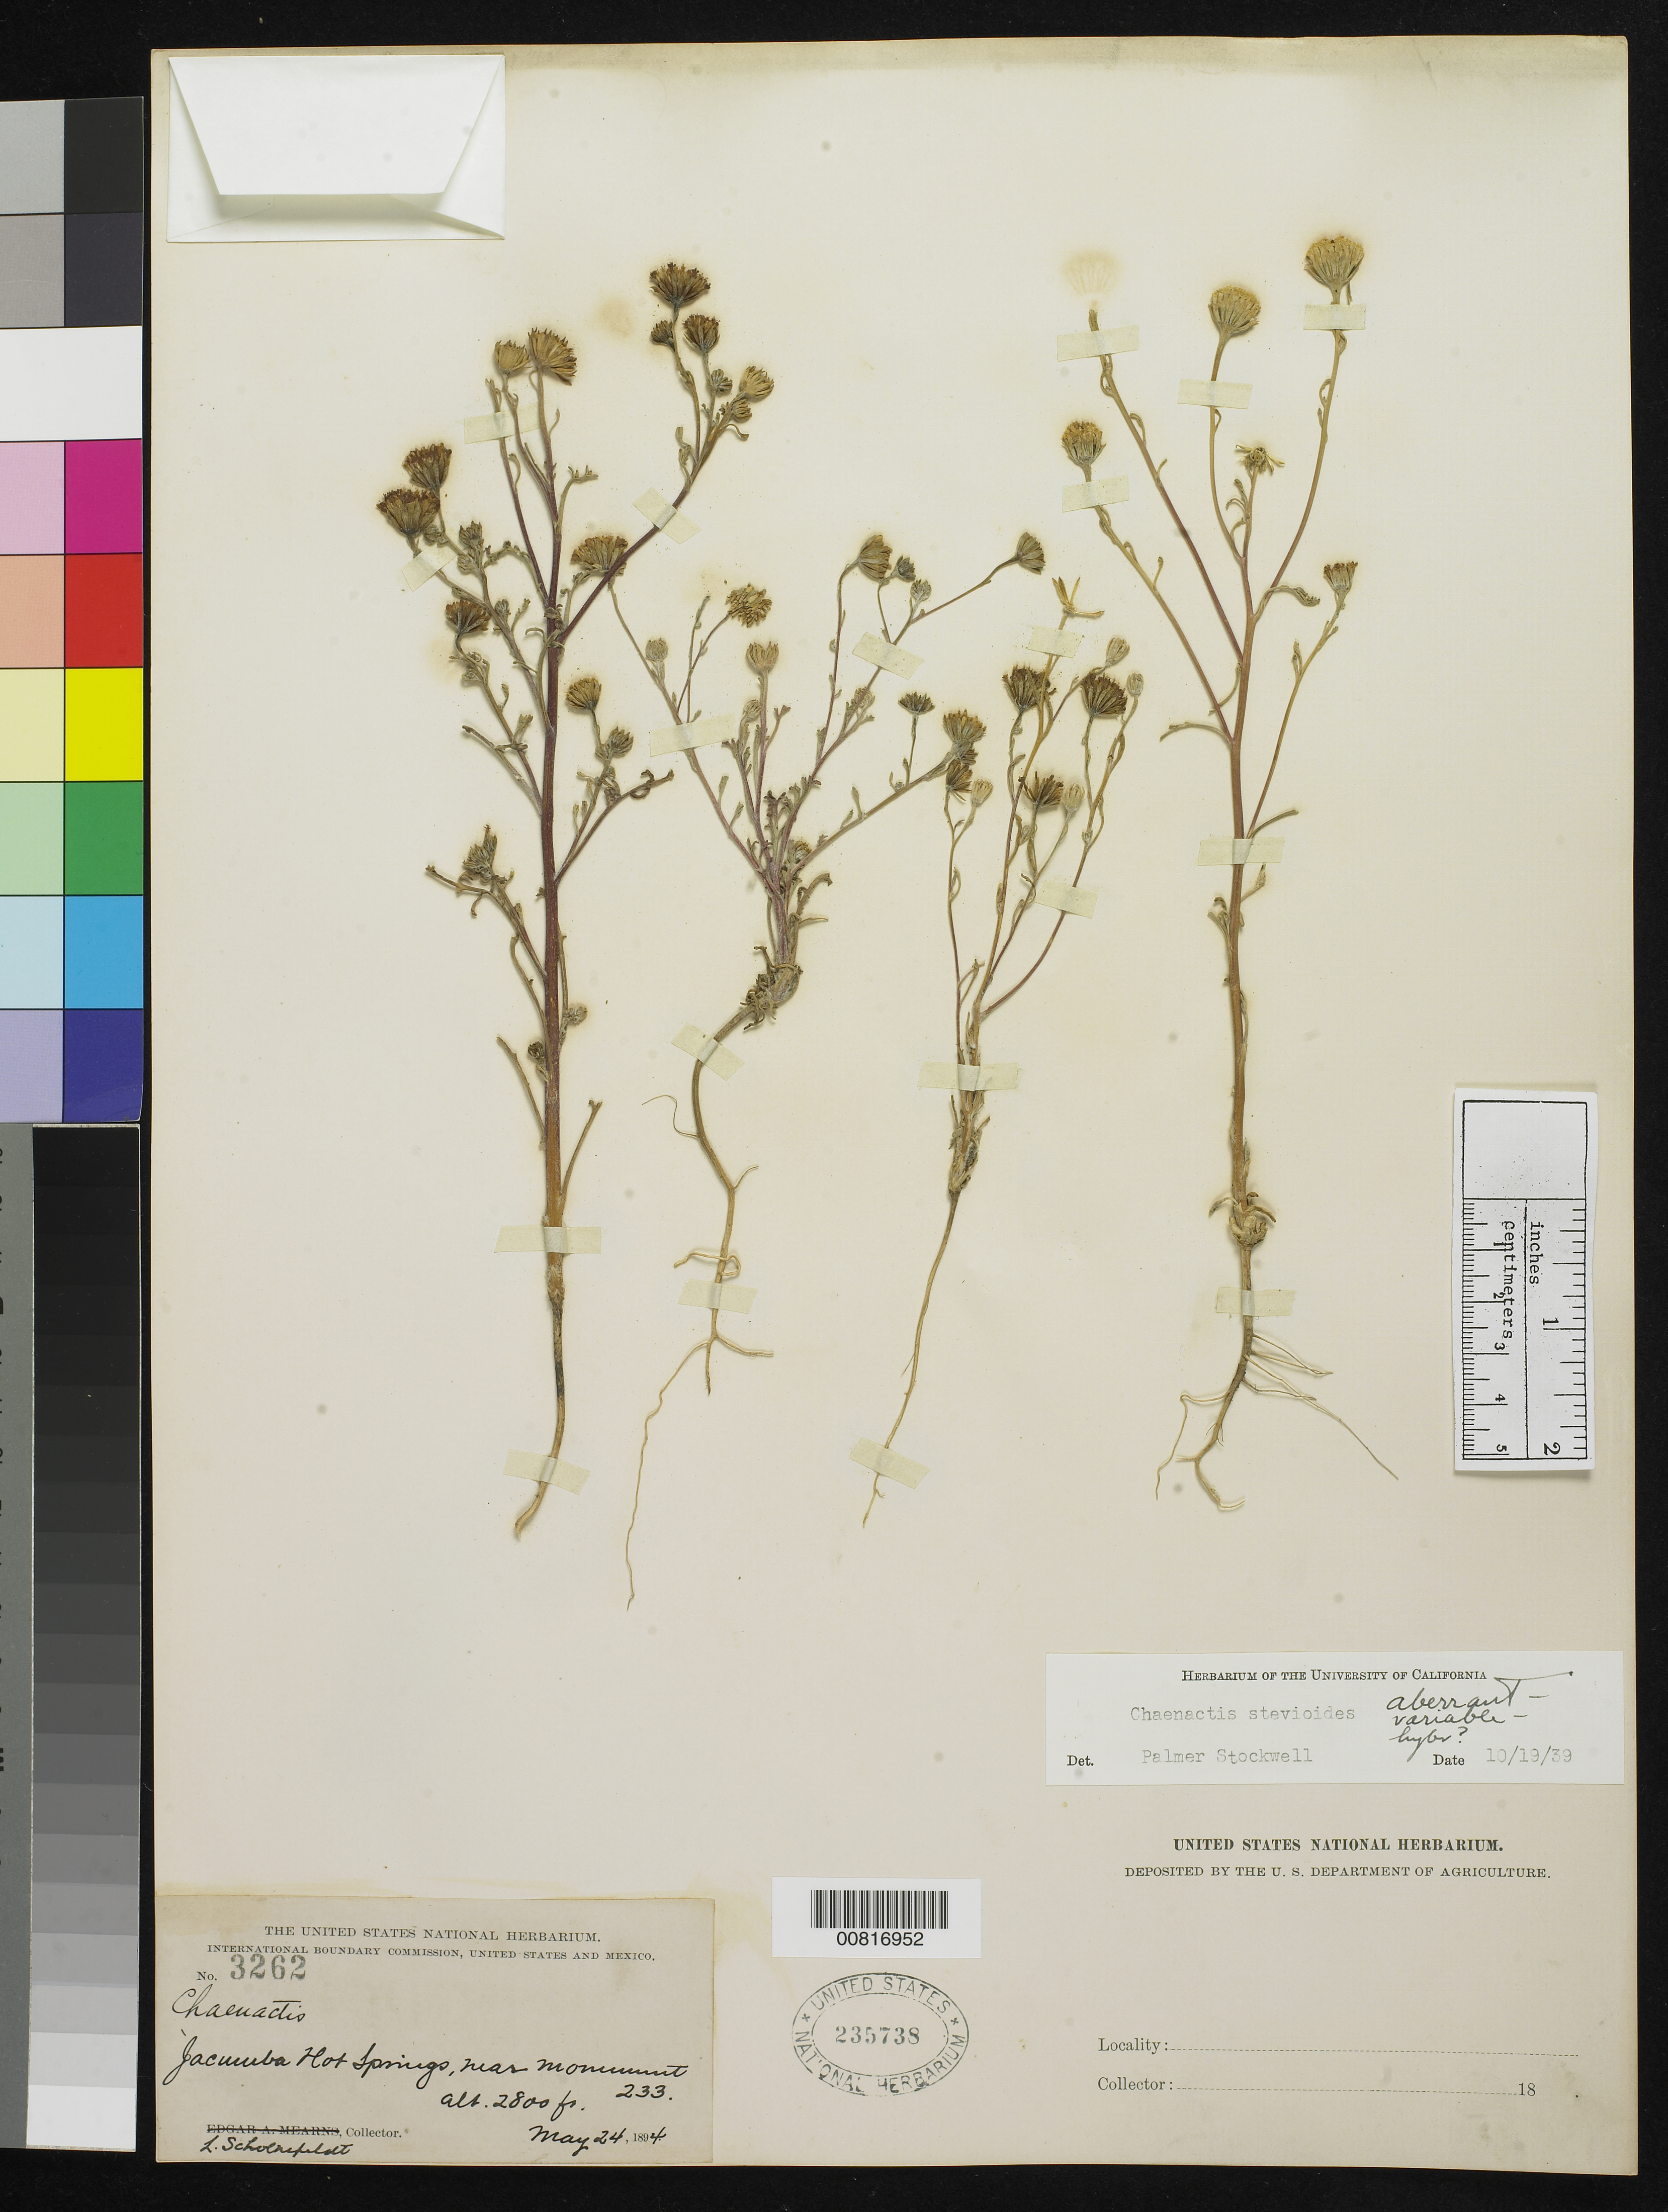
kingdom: Plantae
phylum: Tracheophyta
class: Magnoliopsida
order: Asterales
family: Asteraceae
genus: Chaenactis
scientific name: Chaenactis stevioides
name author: Hook. & Arn.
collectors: L. Schoenfeldt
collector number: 3262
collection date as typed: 24 May 1894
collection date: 1894-05-24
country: United States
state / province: California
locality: Jacumba Hot Springs, near monument 233.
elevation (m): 853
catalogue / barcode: US 235738